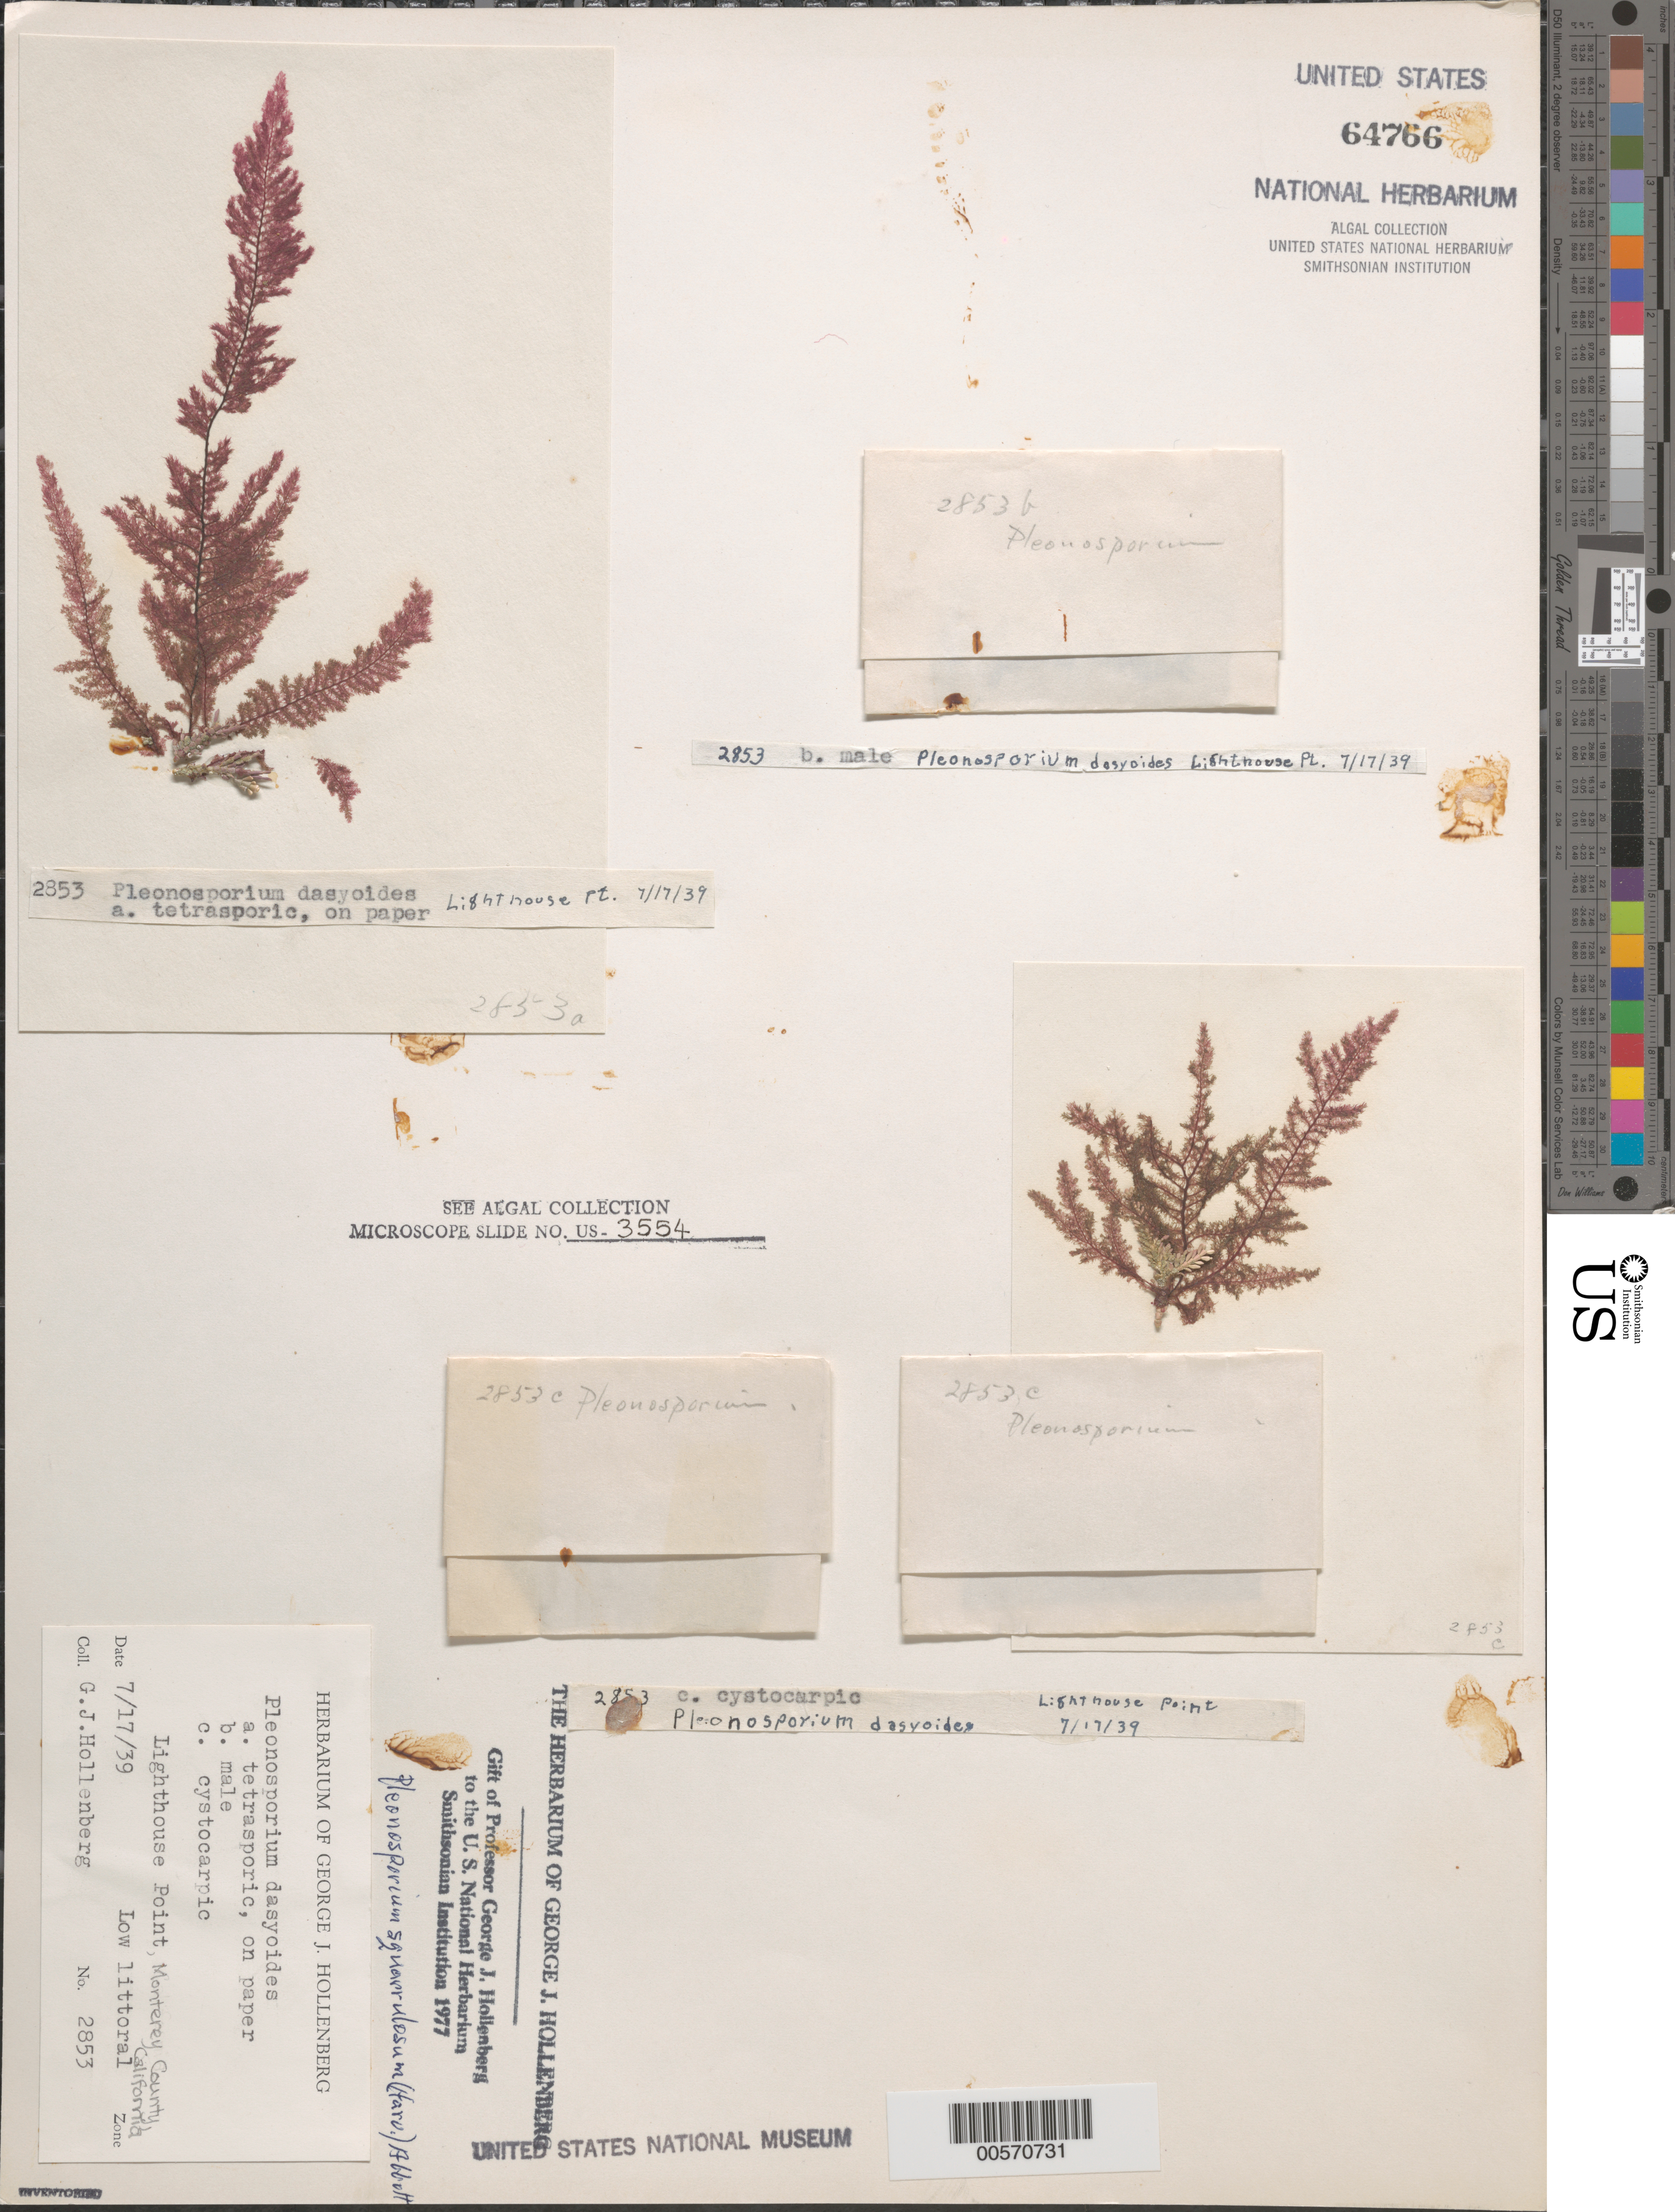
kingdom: Plantae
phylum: Rhodophyta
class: Florideophyceae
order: Ceramiales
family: Wrangeliaceae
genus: Pleonosporium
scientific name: Pleonosporium squarrulosum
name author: (Harv.) I.A. Abbott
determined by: Hollenberg, George J.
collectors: G. Hollenberg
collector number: GJH 2853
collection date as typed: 17 Jul 1939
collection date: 1939-07-17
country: United States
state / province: California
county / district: Monterey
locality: Lighthouse Point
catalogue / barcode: US 64766